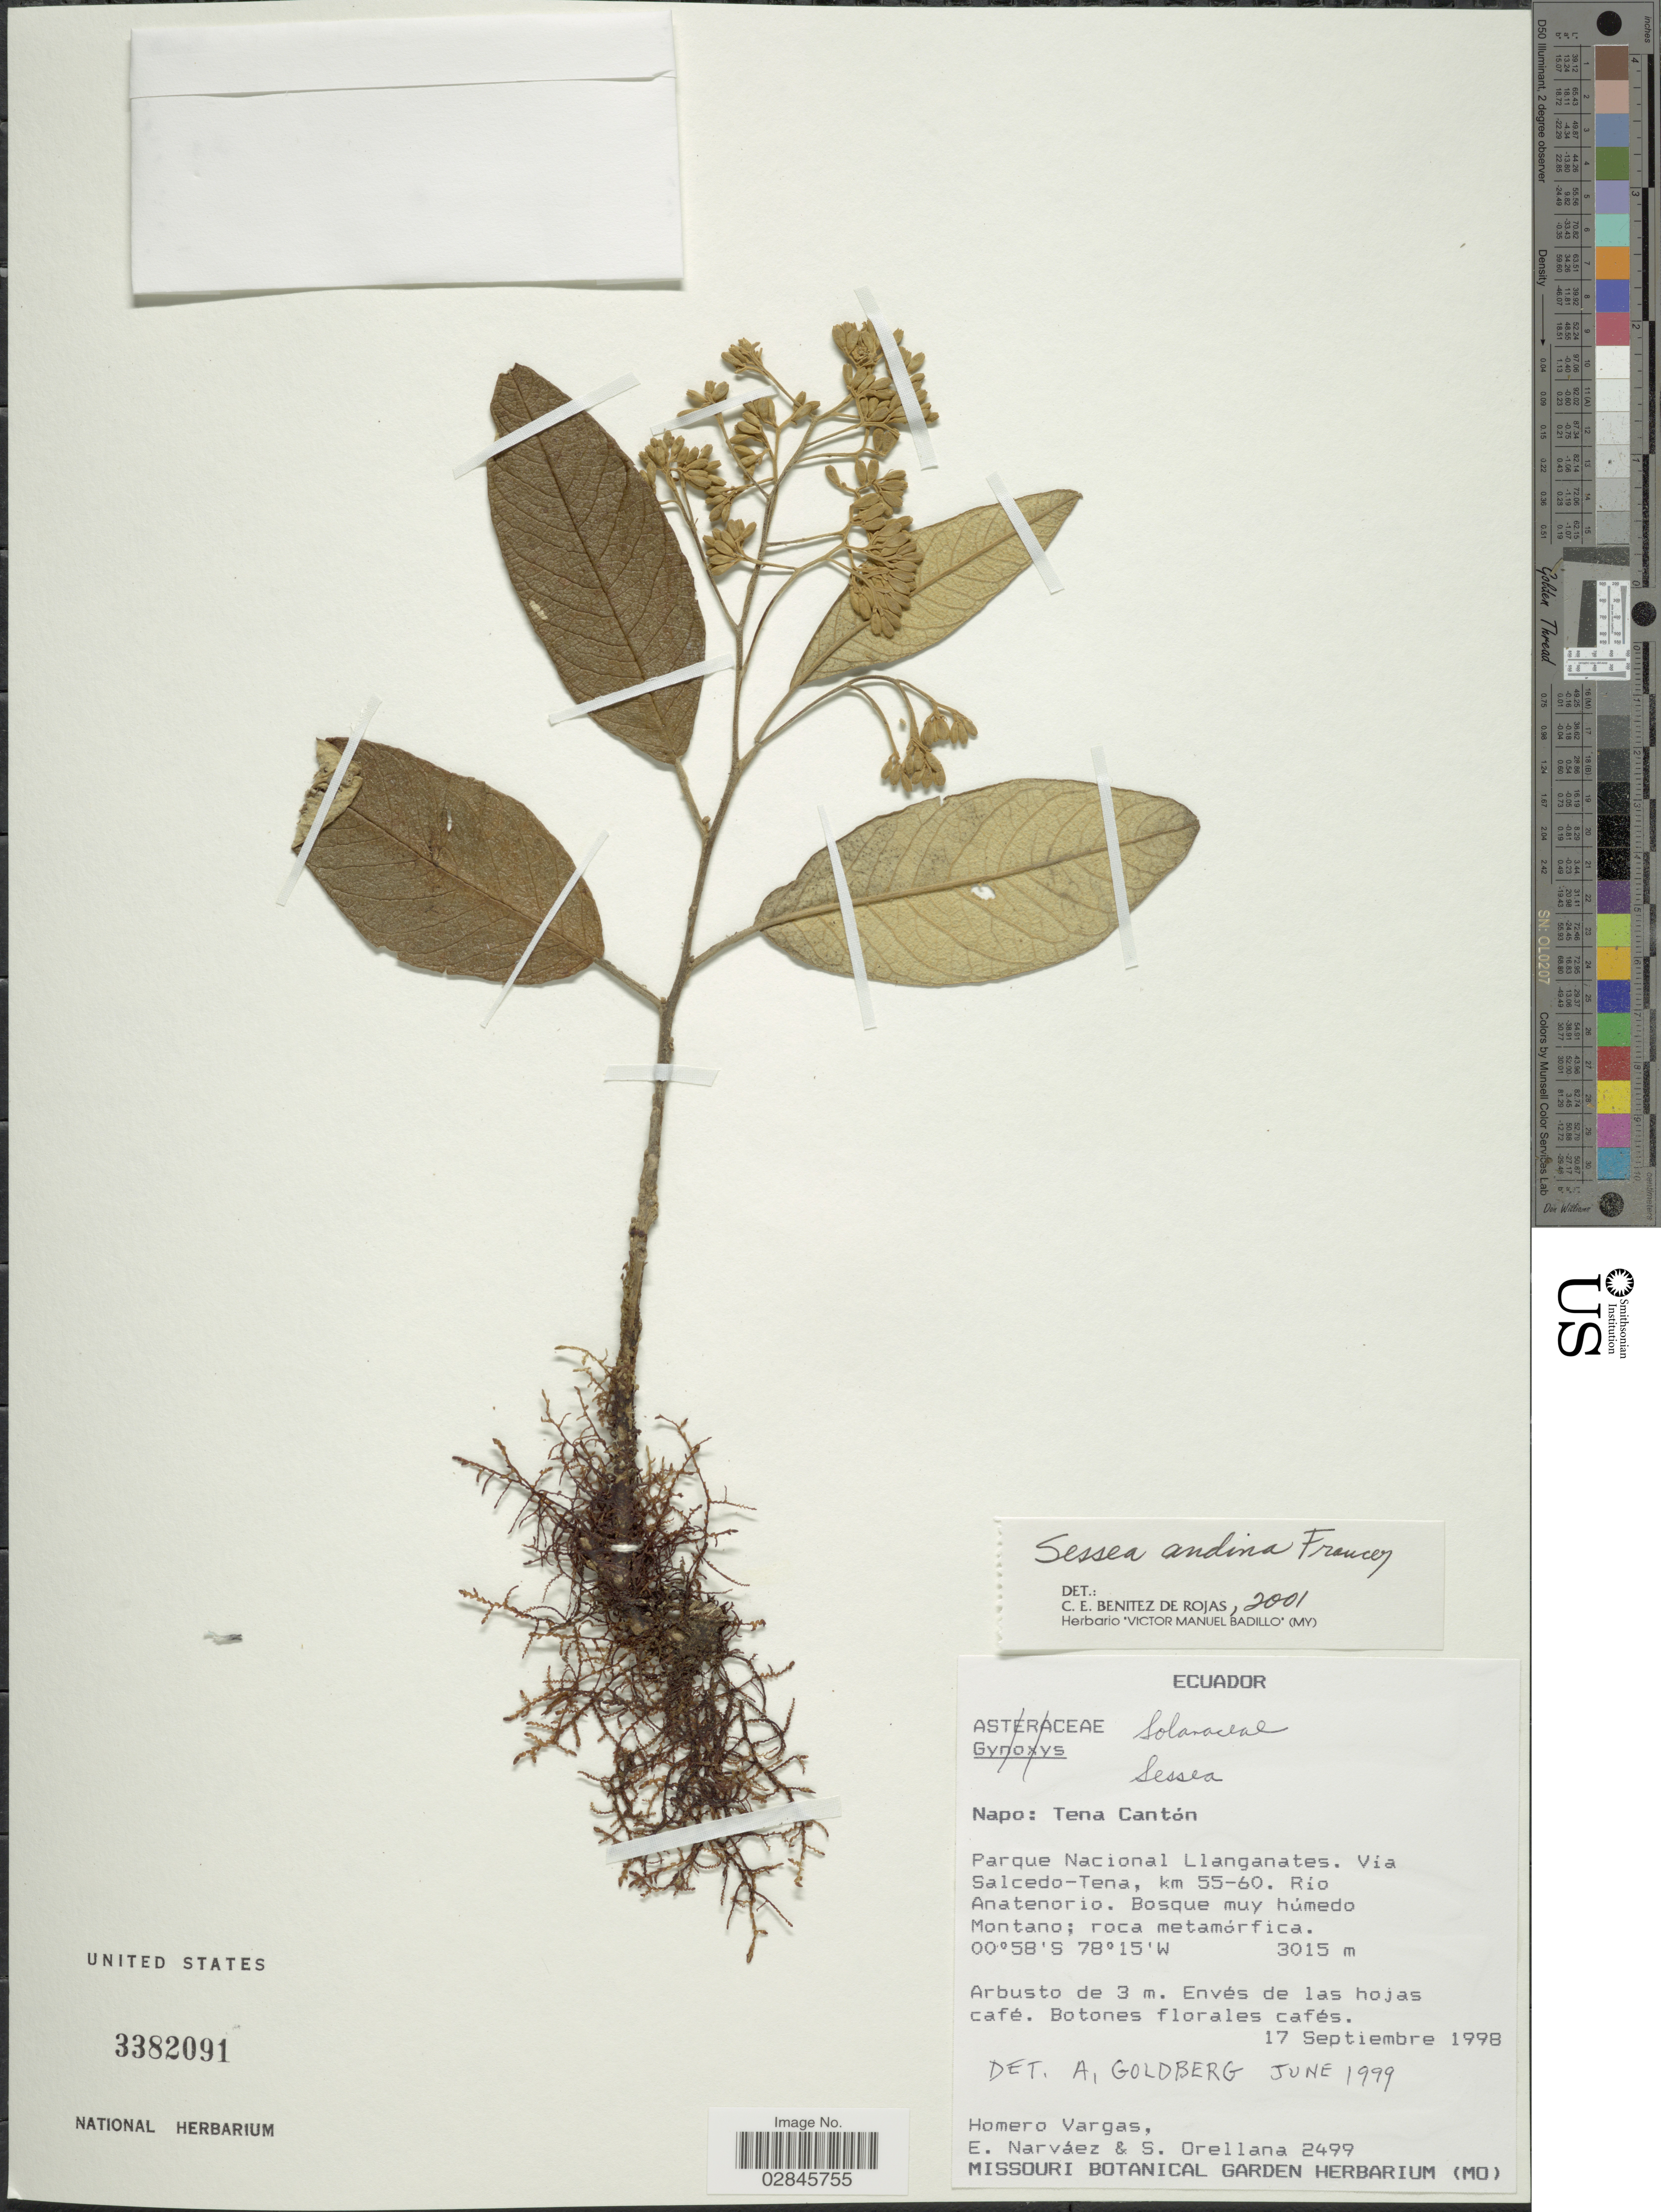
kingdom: Plantae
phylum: Tracheophyta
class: Magnoliopsida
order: Solanales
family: Solanaceae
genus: Sessea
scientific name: Sessea andina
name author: Francey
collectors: H. Vargas, E. Narváez & S. Orellana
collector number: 2499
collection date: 1998-09-17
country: Ecuador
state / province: Napo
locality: Tena Cantón. Parque Nacional Llanganates. Vía Salcedo-Tena, km 55-60. Río Anatenorio.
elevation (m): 3015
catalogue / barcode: US 3382091